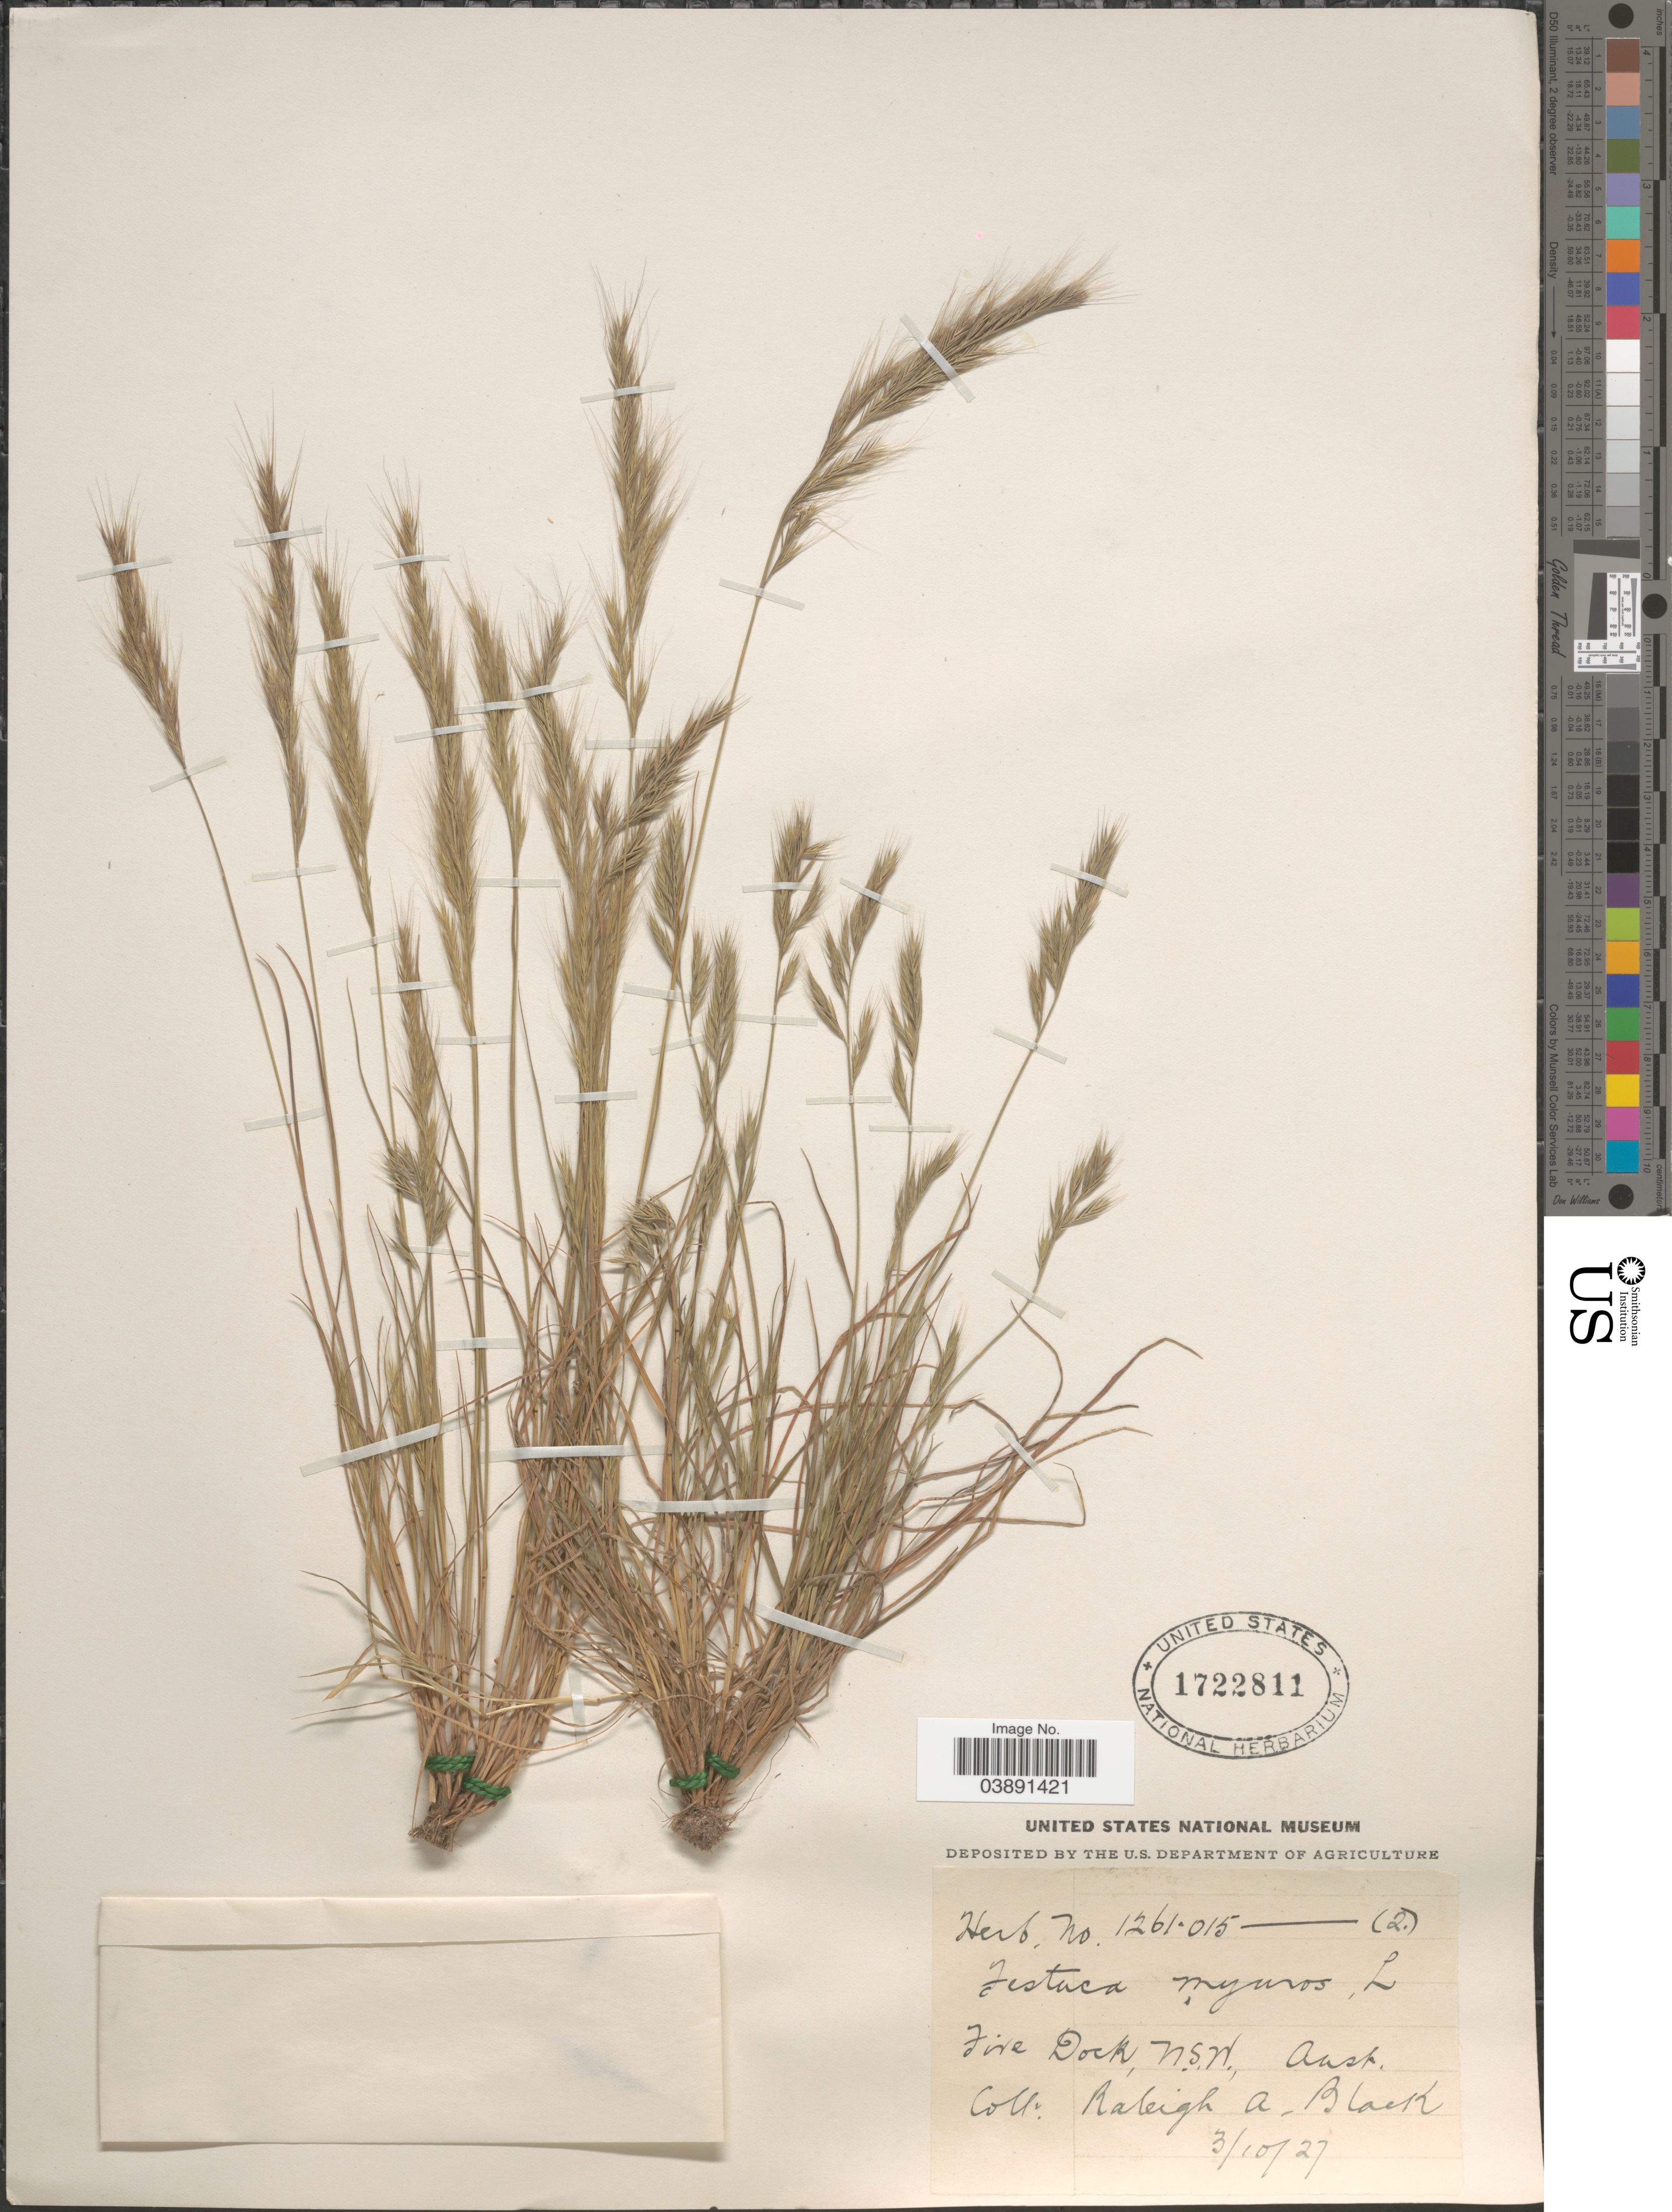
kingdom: Plantae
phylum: Tracheophyta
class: Liliopsida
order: Poales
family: Poaceae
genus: Festuca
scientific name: Festuca myuros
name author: L.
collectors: R. A. Black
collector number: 1261015-(2)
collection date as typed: Transcribed d/m/y: 3/10/27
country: Australia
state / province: New South Wales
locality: Five Dock.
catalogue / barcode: US 1722811